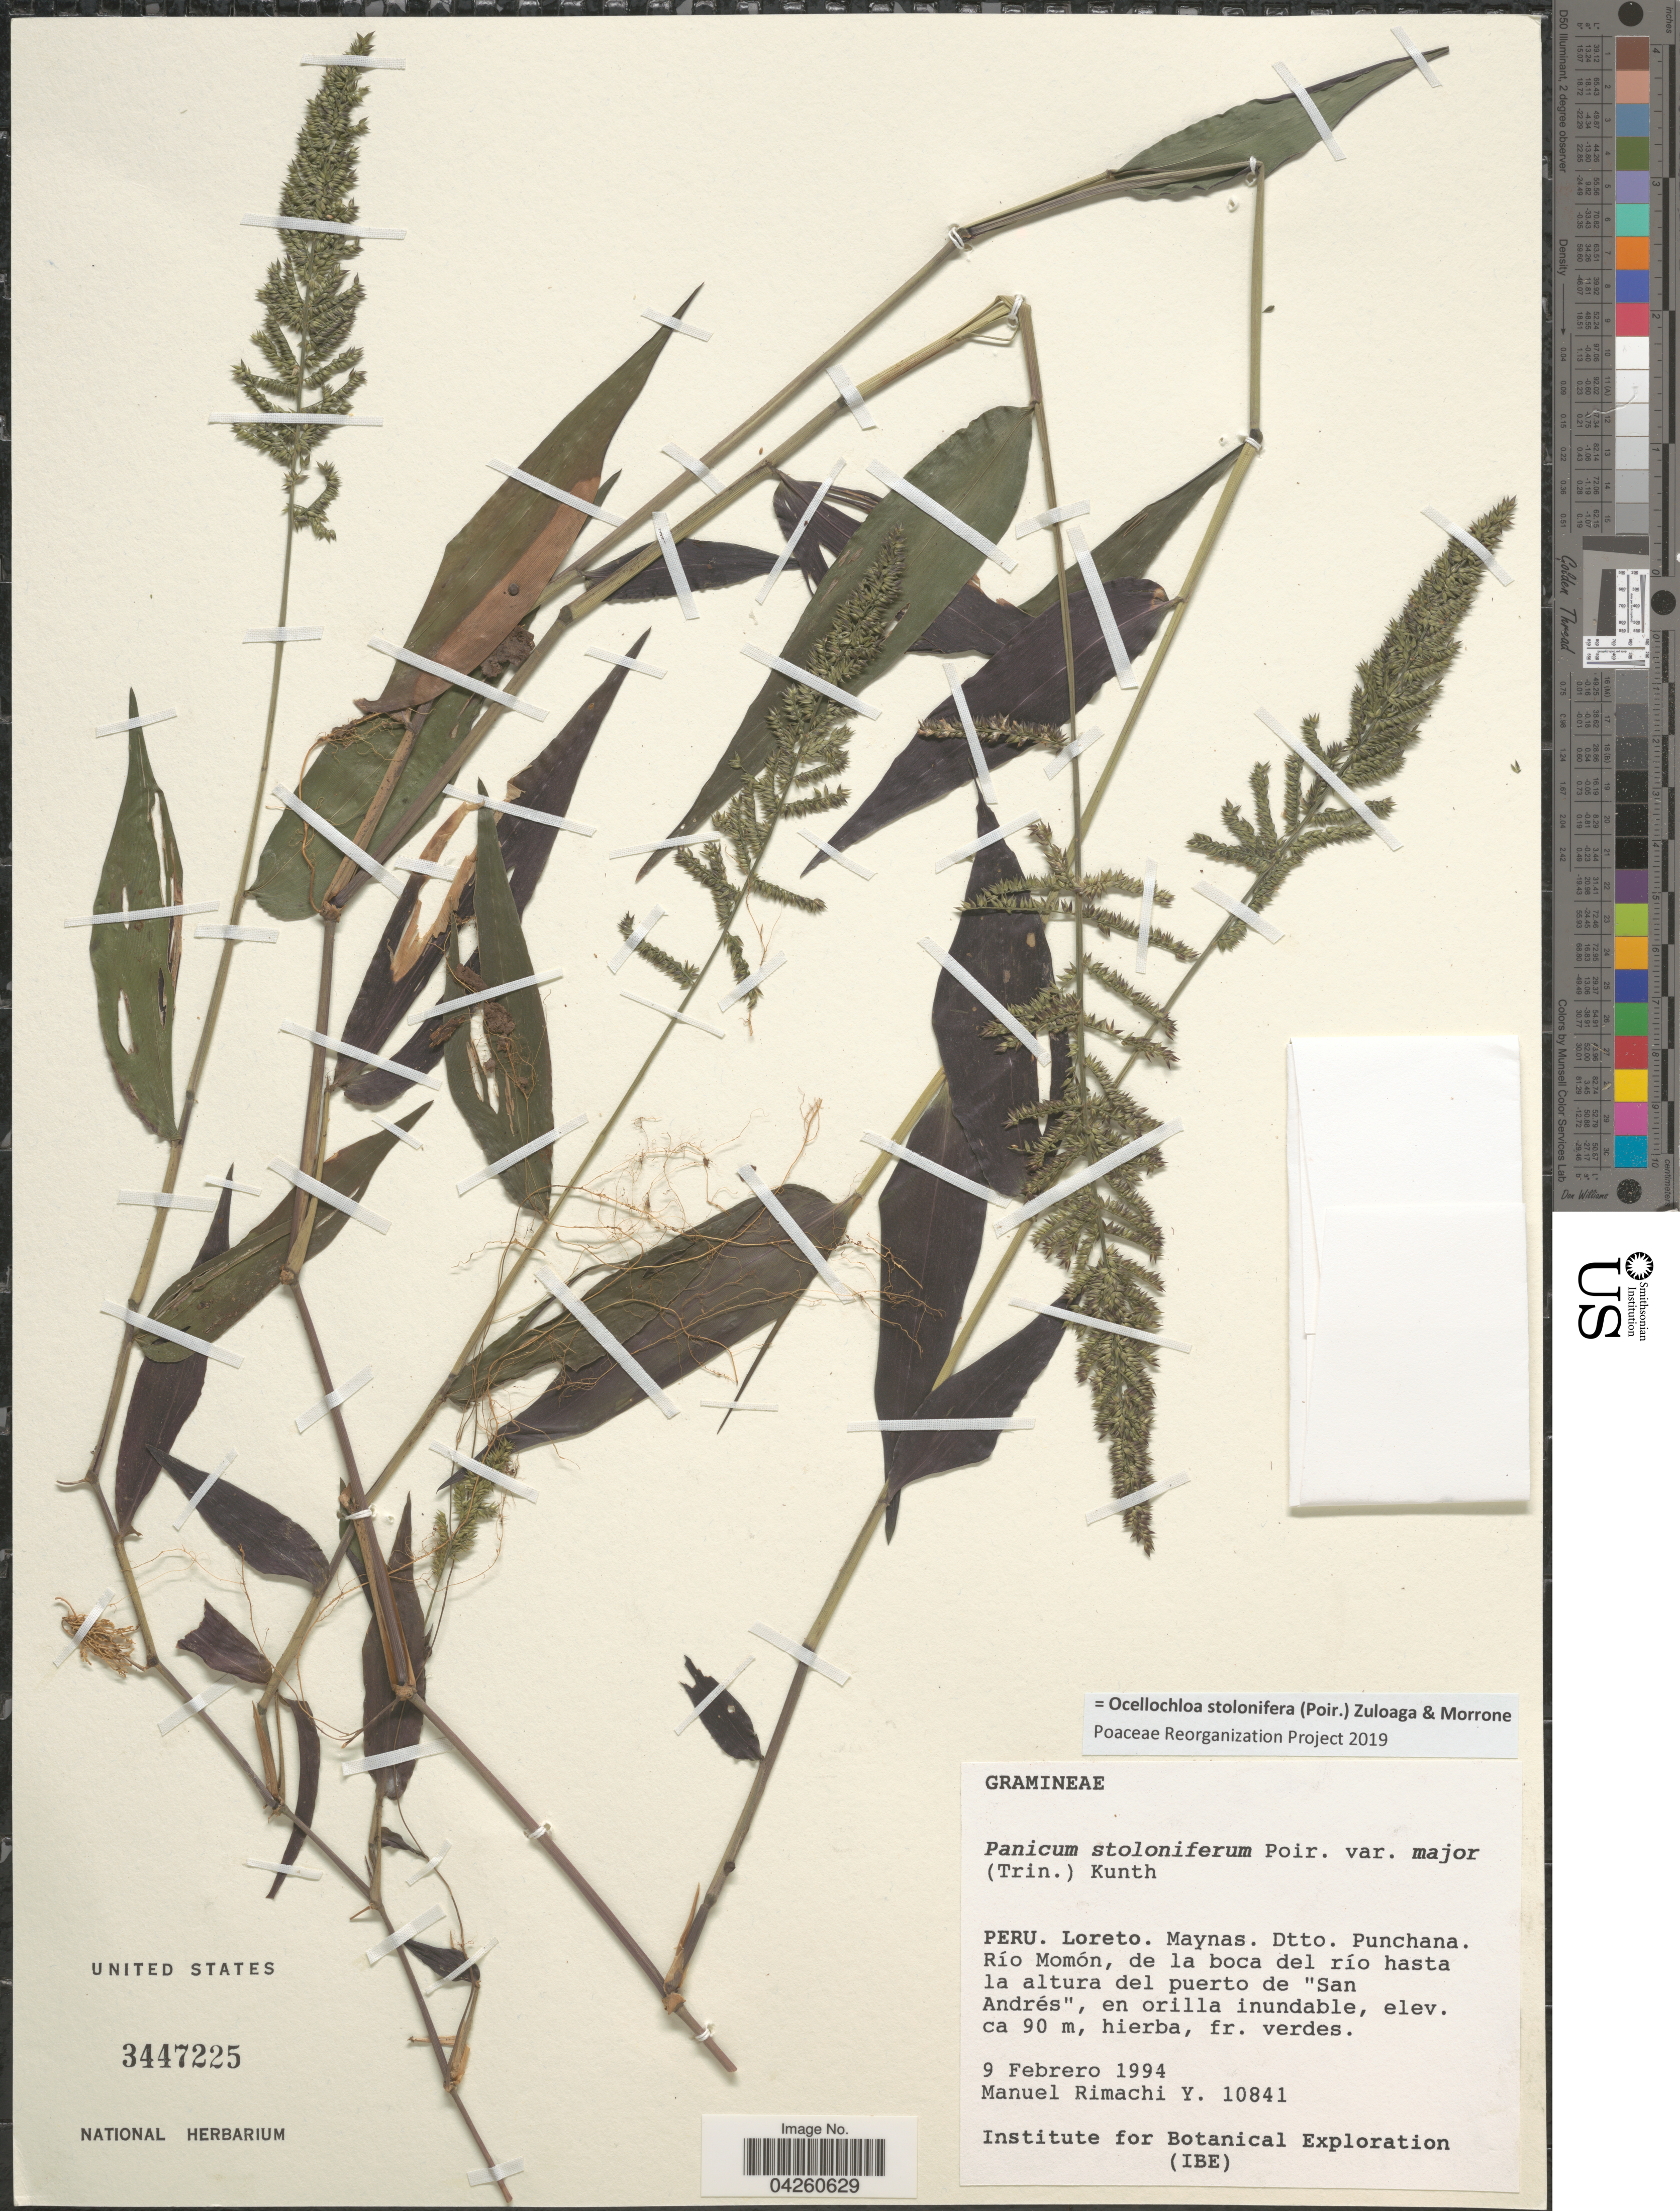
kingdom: Plantae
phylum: Tracheophyta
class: Liliopsida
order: Poales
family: Poaceae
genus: Ocellochloa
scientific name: Ocellochloa stolonifera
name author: (Poir.) Zuloaga & Morrone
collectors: M. Rimachi Y.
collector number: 10841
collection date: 1994-02-09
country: Peru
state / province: Loreto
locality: Maynas. Dtto. Punchana. Río Momón, de la boca del río hasta la altura del puerto de "San Andrés", en orilla inundable.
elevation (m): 90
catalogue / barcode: US 3447225